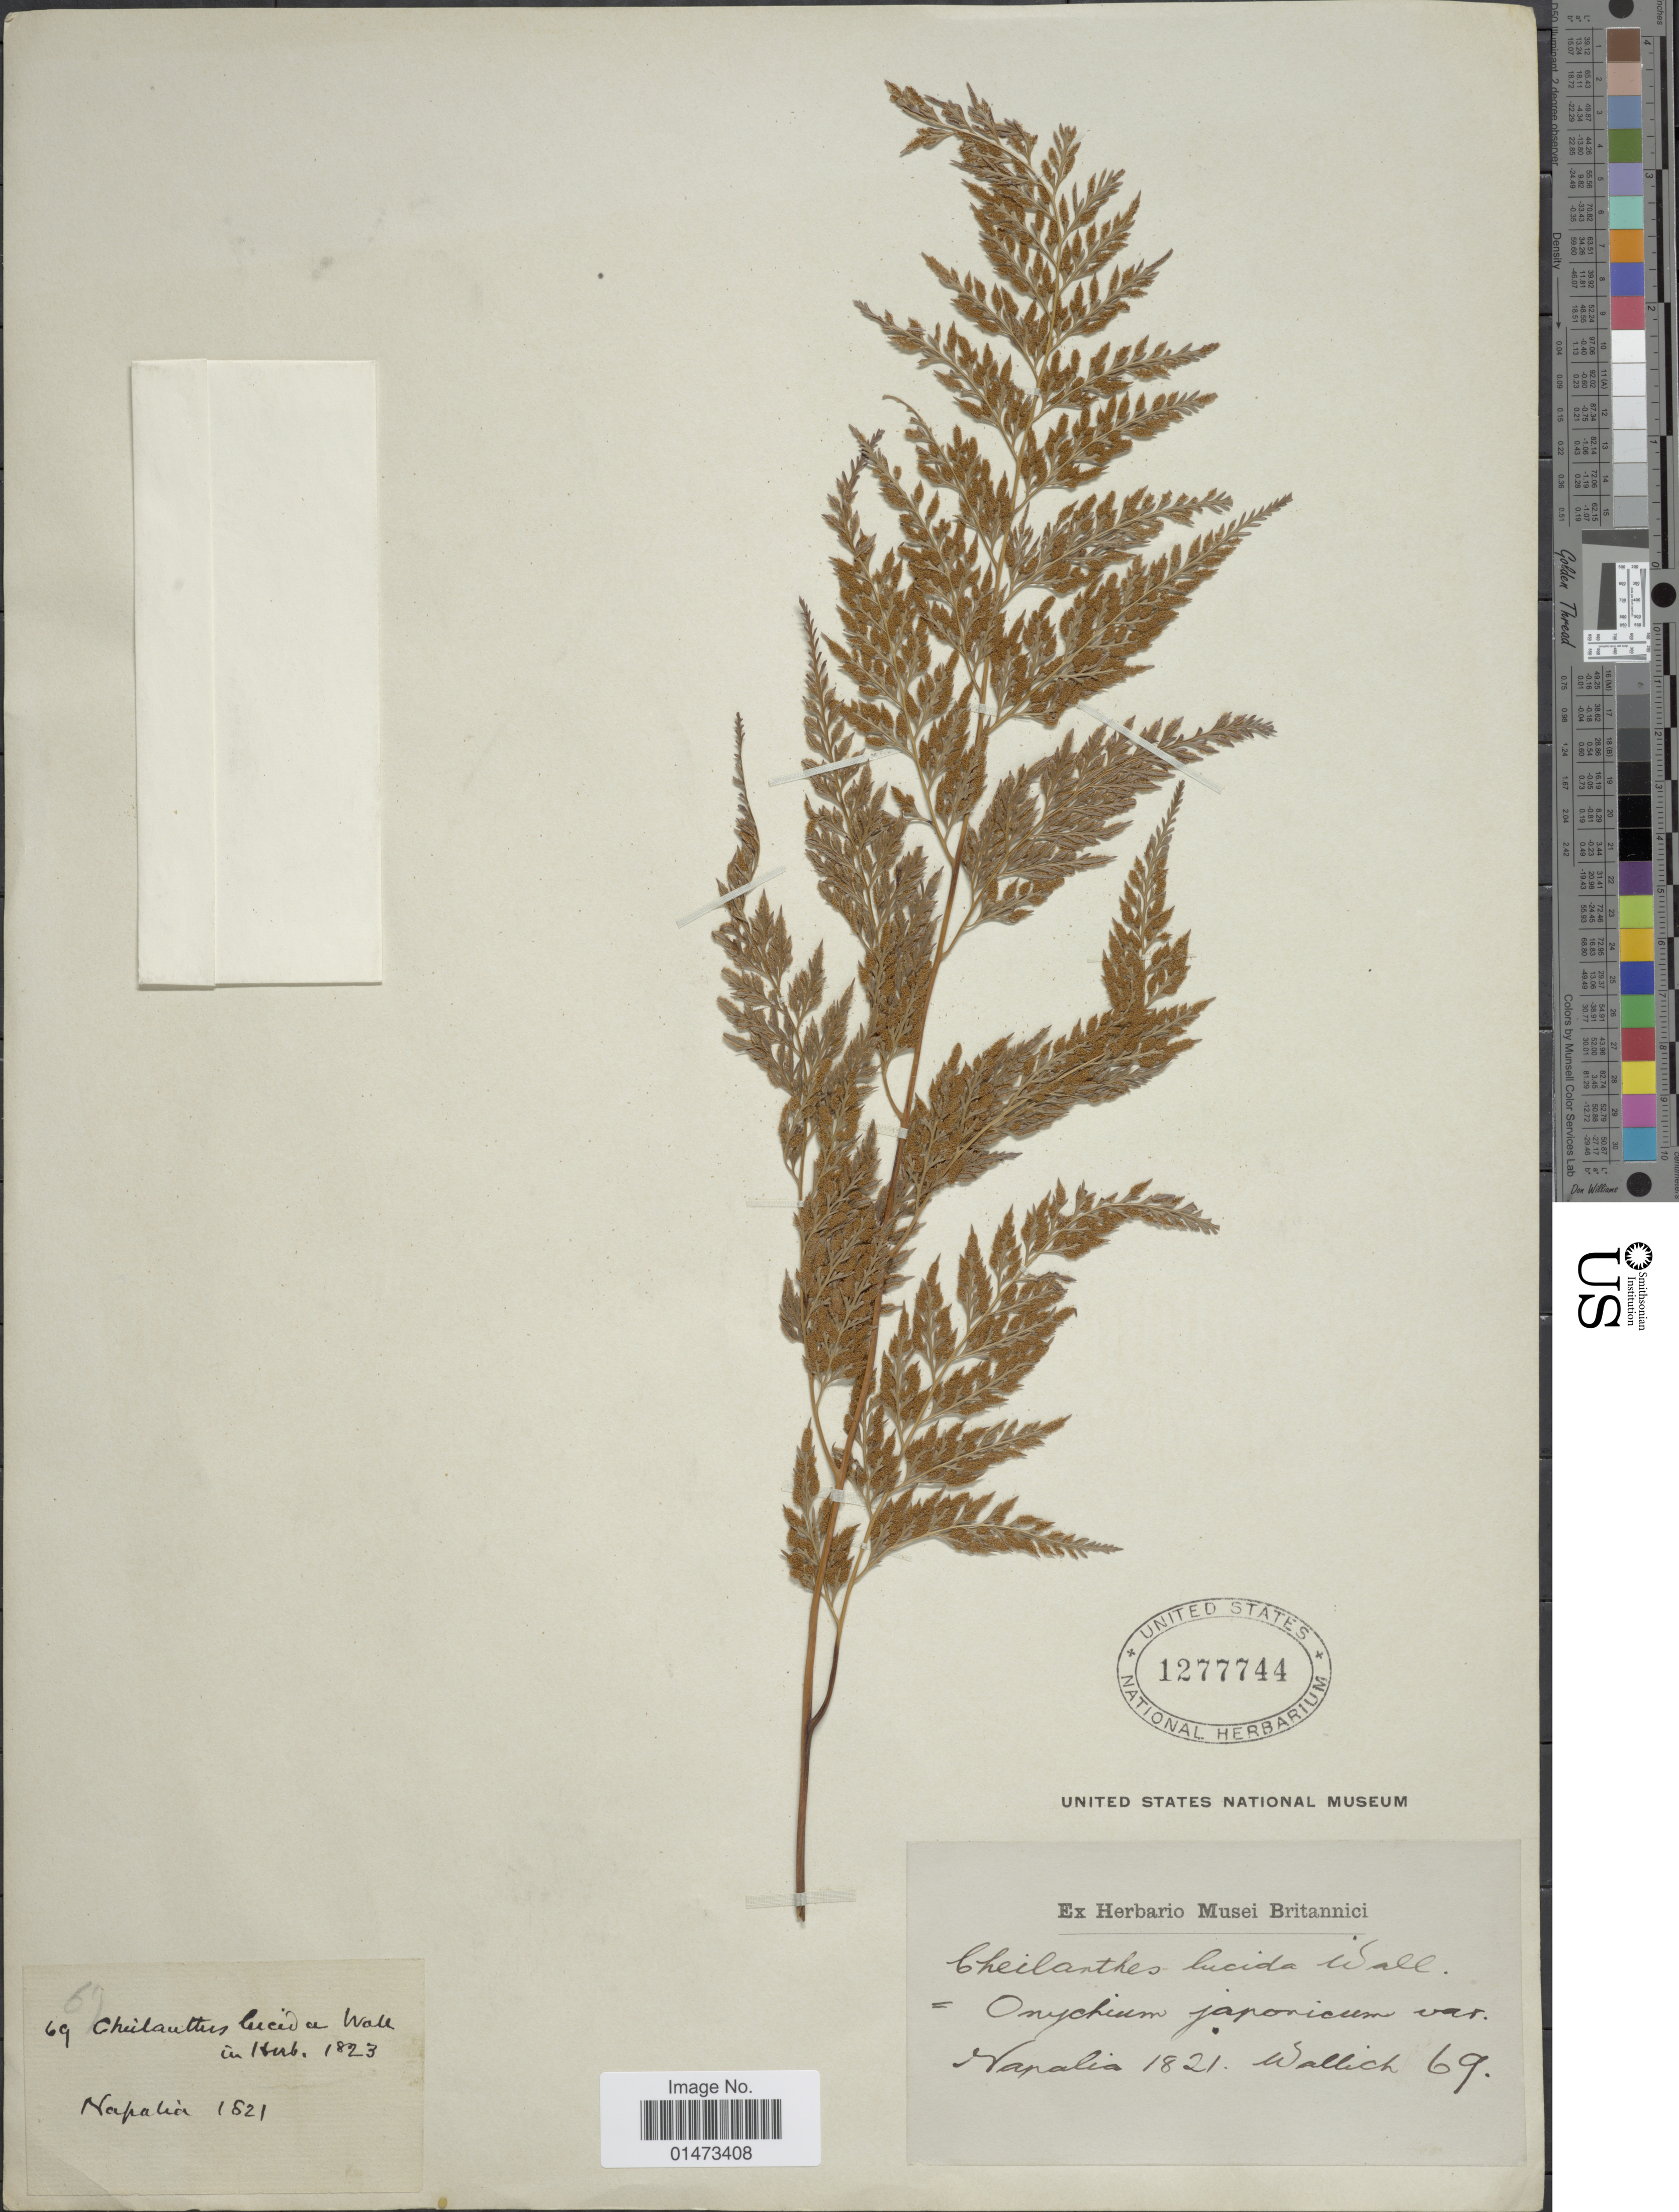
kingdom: Plantae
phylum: Tracheophyta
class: Polypodiopsida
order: Polypodiales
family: Pteridaceae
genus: Onychium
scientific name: Onychium lucidum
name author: (D. Don) Spreng.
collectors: -- Wallich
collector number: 69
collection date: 1821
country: Nepal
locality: Napalia.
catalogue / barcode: US 1277744